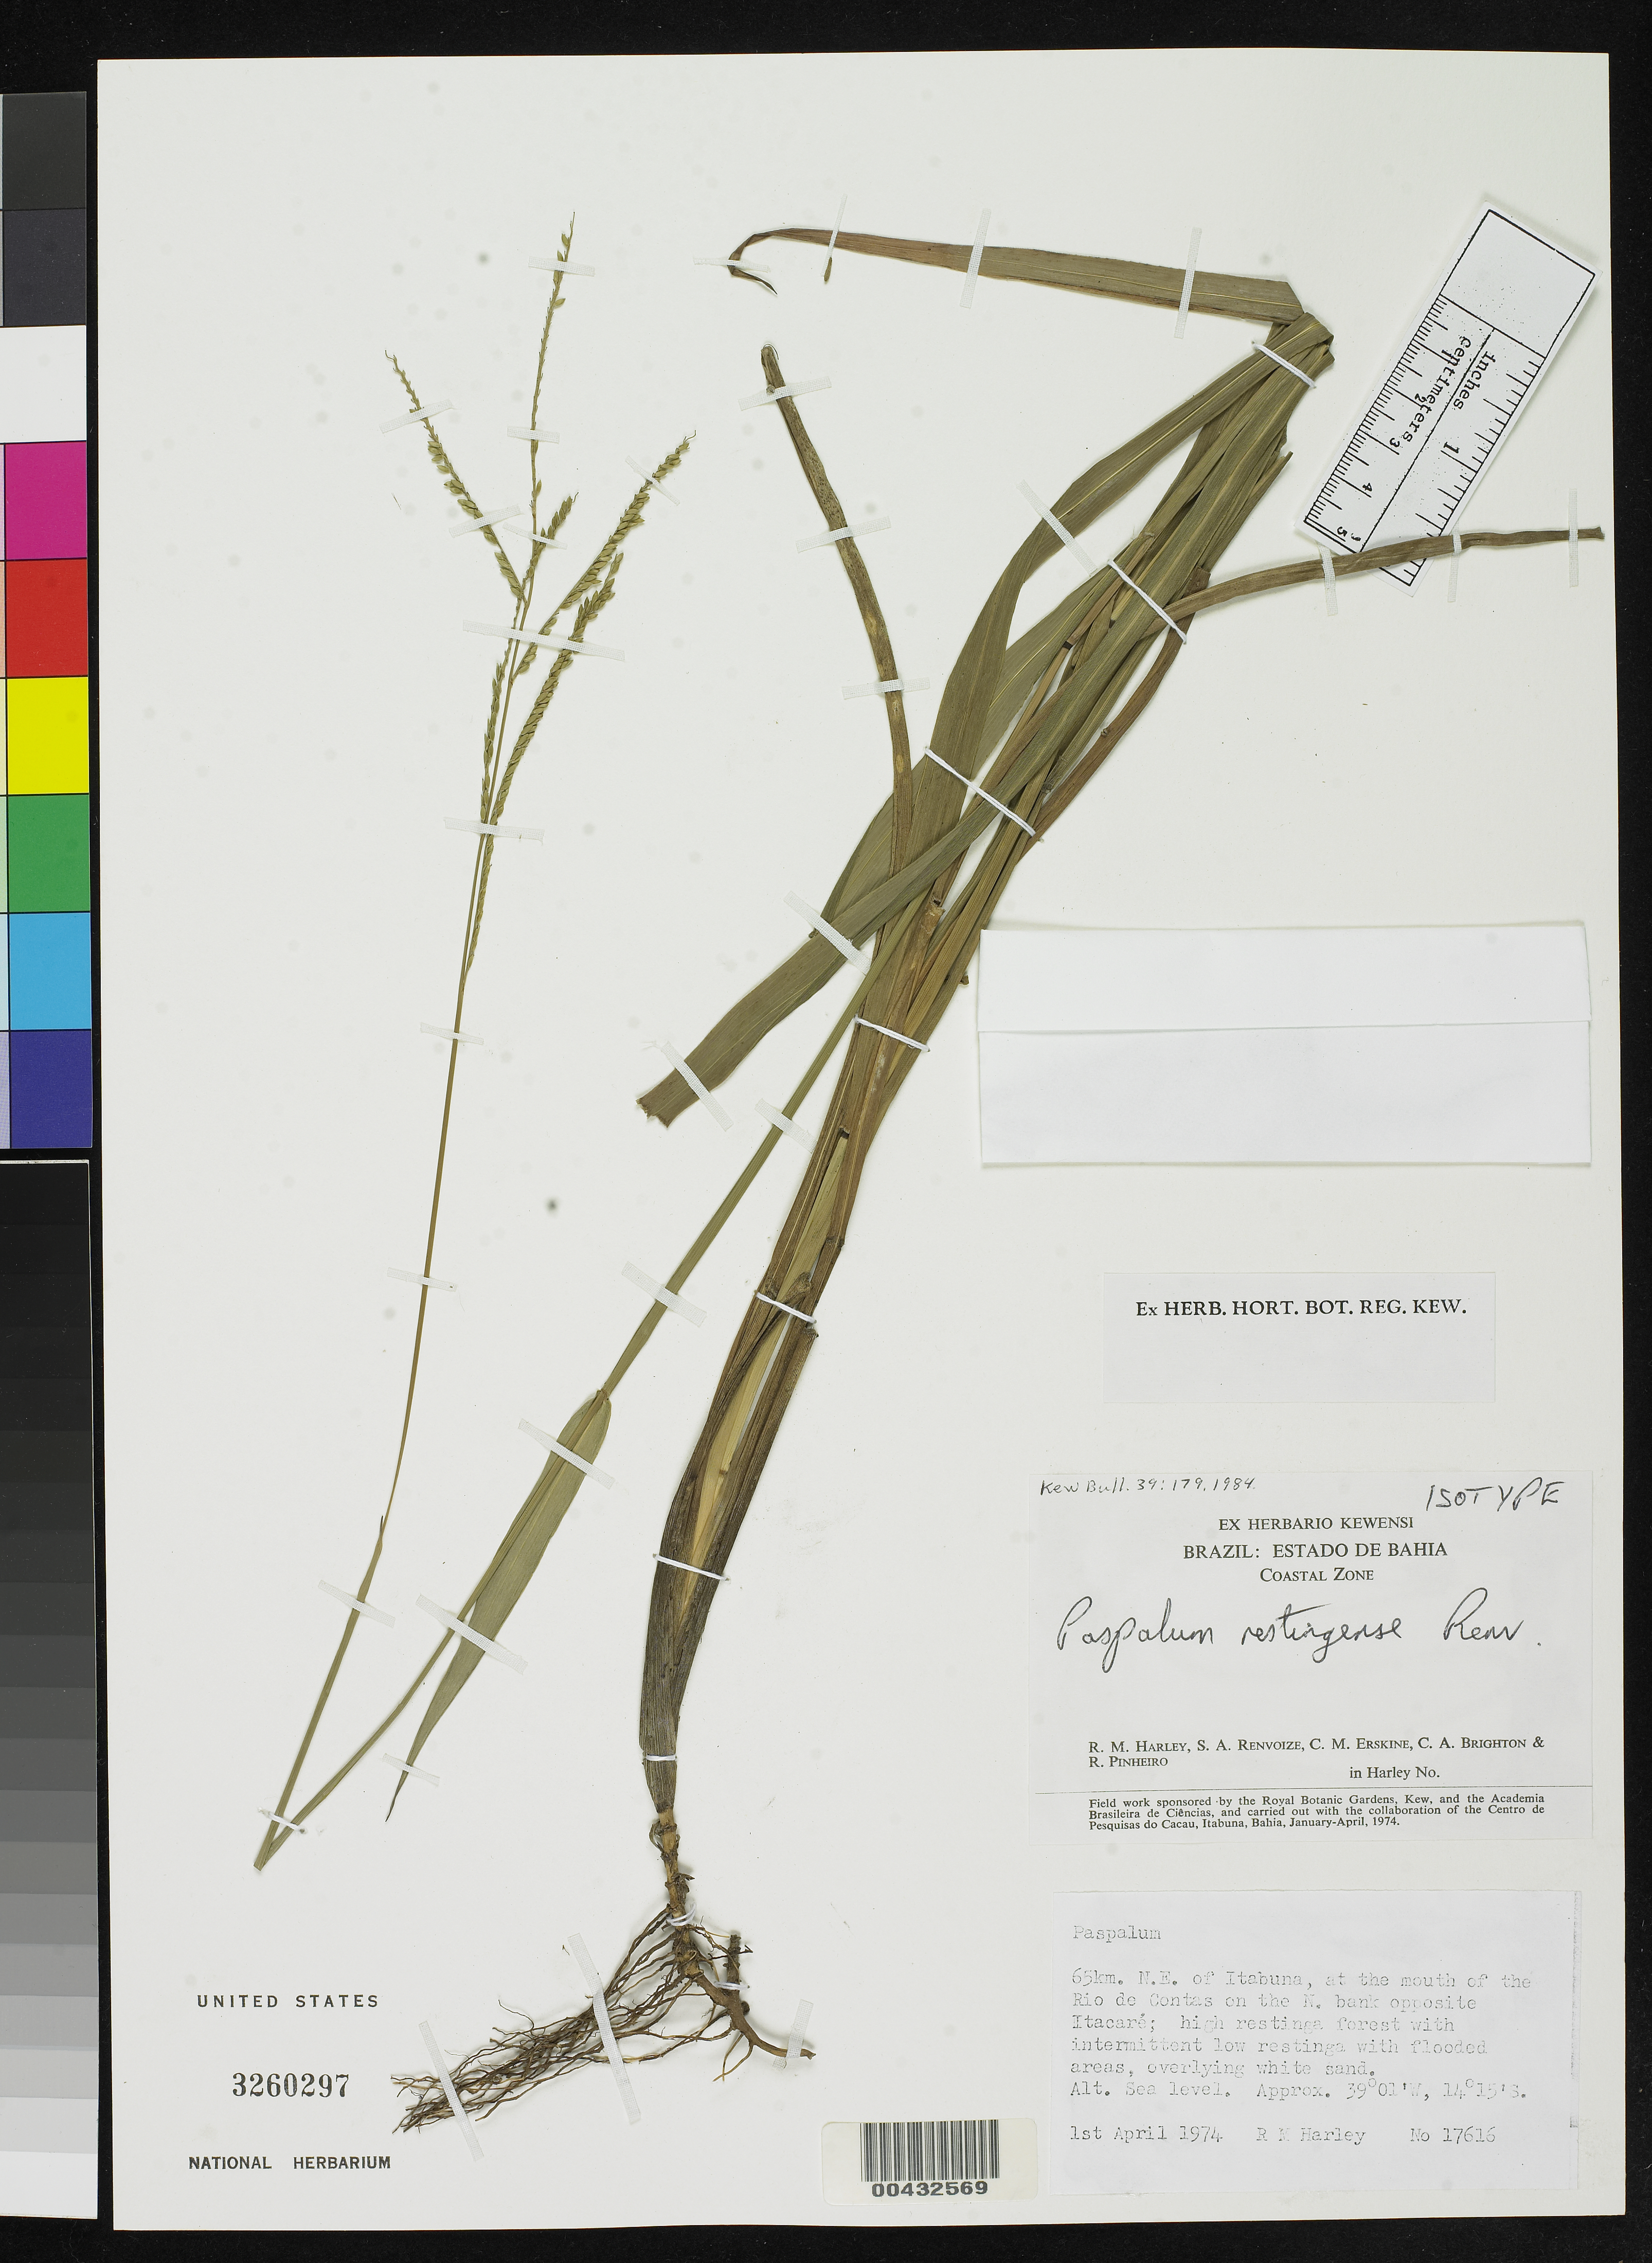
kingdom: Plantae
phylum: Tracheophyta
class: Liliopsida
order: Poales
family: Poaceae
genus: Paspalum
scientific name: Paspalum restingense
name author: Renvoize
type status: Isotype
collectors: R. M. Harley, S. A. Renvoize, C. Erskine, C. Brighton & R. S. Pinheiro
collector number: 17616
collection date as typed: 01 Apr 1974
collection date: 1974-04-01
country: Brazil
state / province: Bahia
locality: Coastal Zone, 65 km NE of Itabuna, at mouth of Rio de Contas on N bank opposite Itacare.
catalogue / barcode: US 3260297